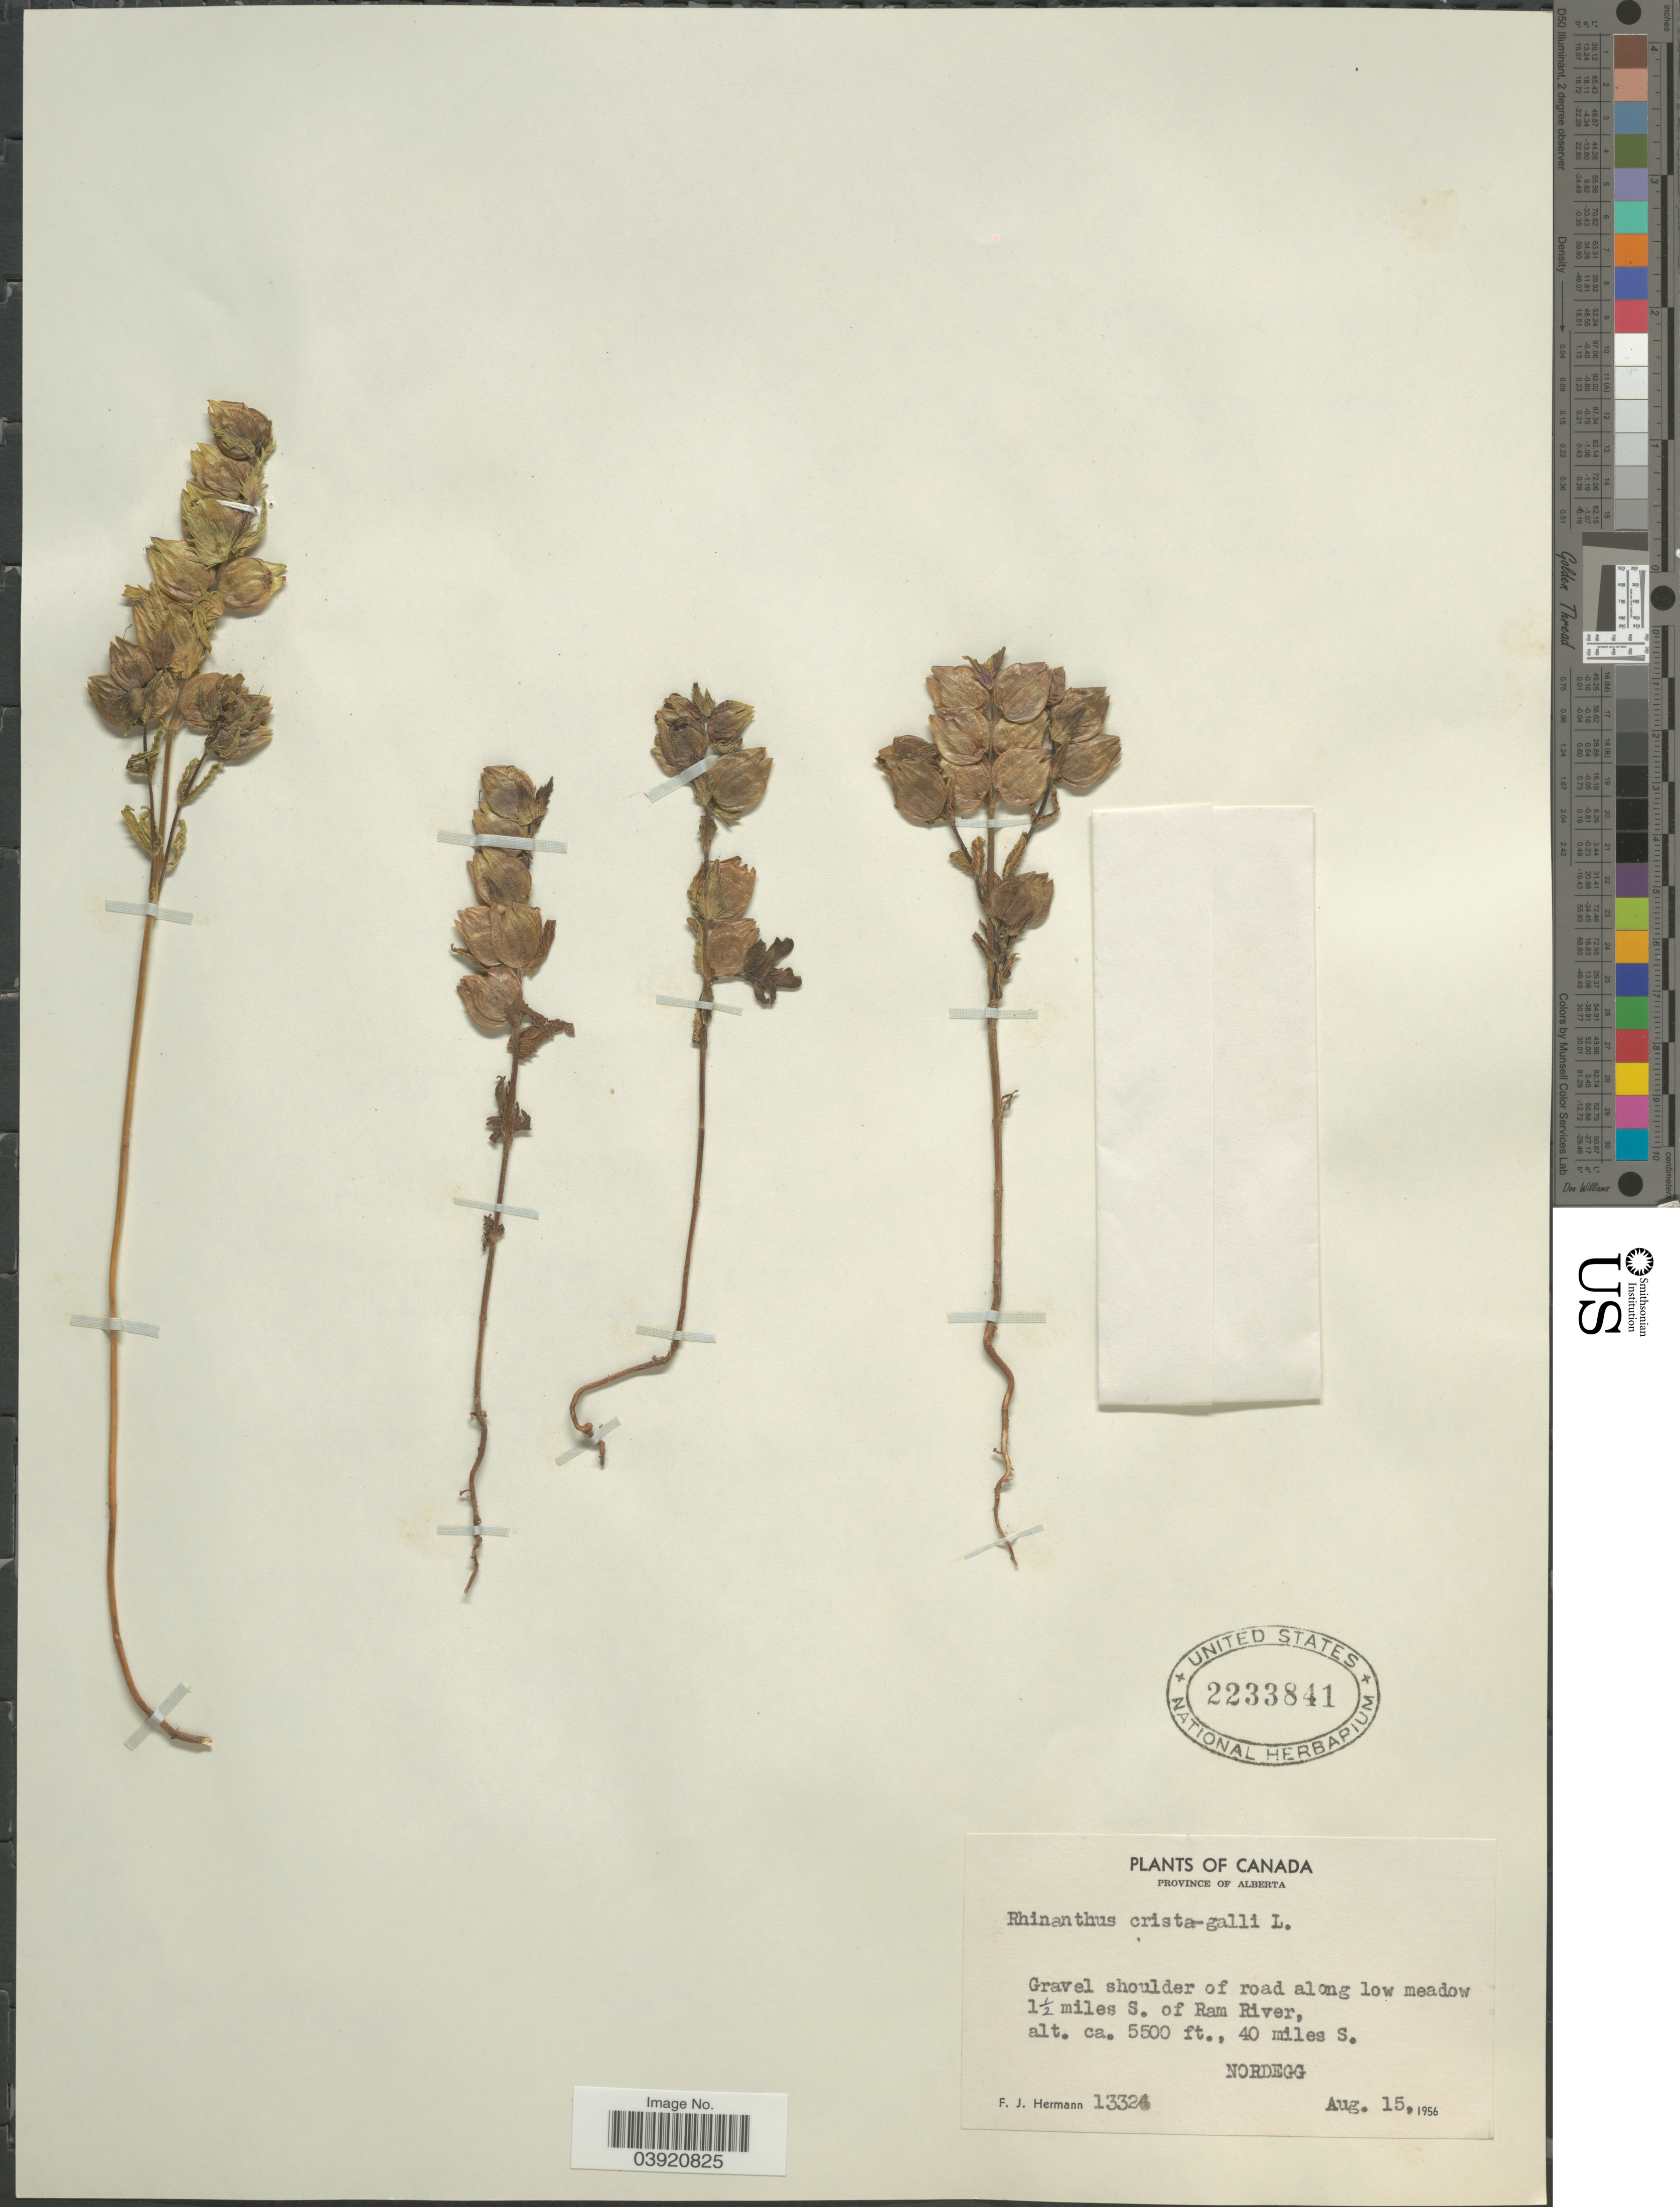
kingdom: Plantae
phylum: Tracheophyta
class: Magnoliopsida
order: Lamiales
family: Orobanchaceae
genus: Rhinanthus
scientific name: Rhinanthus crista-galli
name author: L.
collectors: F. J. Hermann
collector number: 13324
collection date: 1956-08-15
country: Canada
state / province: Alberta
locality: Along low meadow 1½ miles S. of Ram River, 40 miles S. Nordegg.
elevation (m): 1676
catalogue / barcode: US 2233841